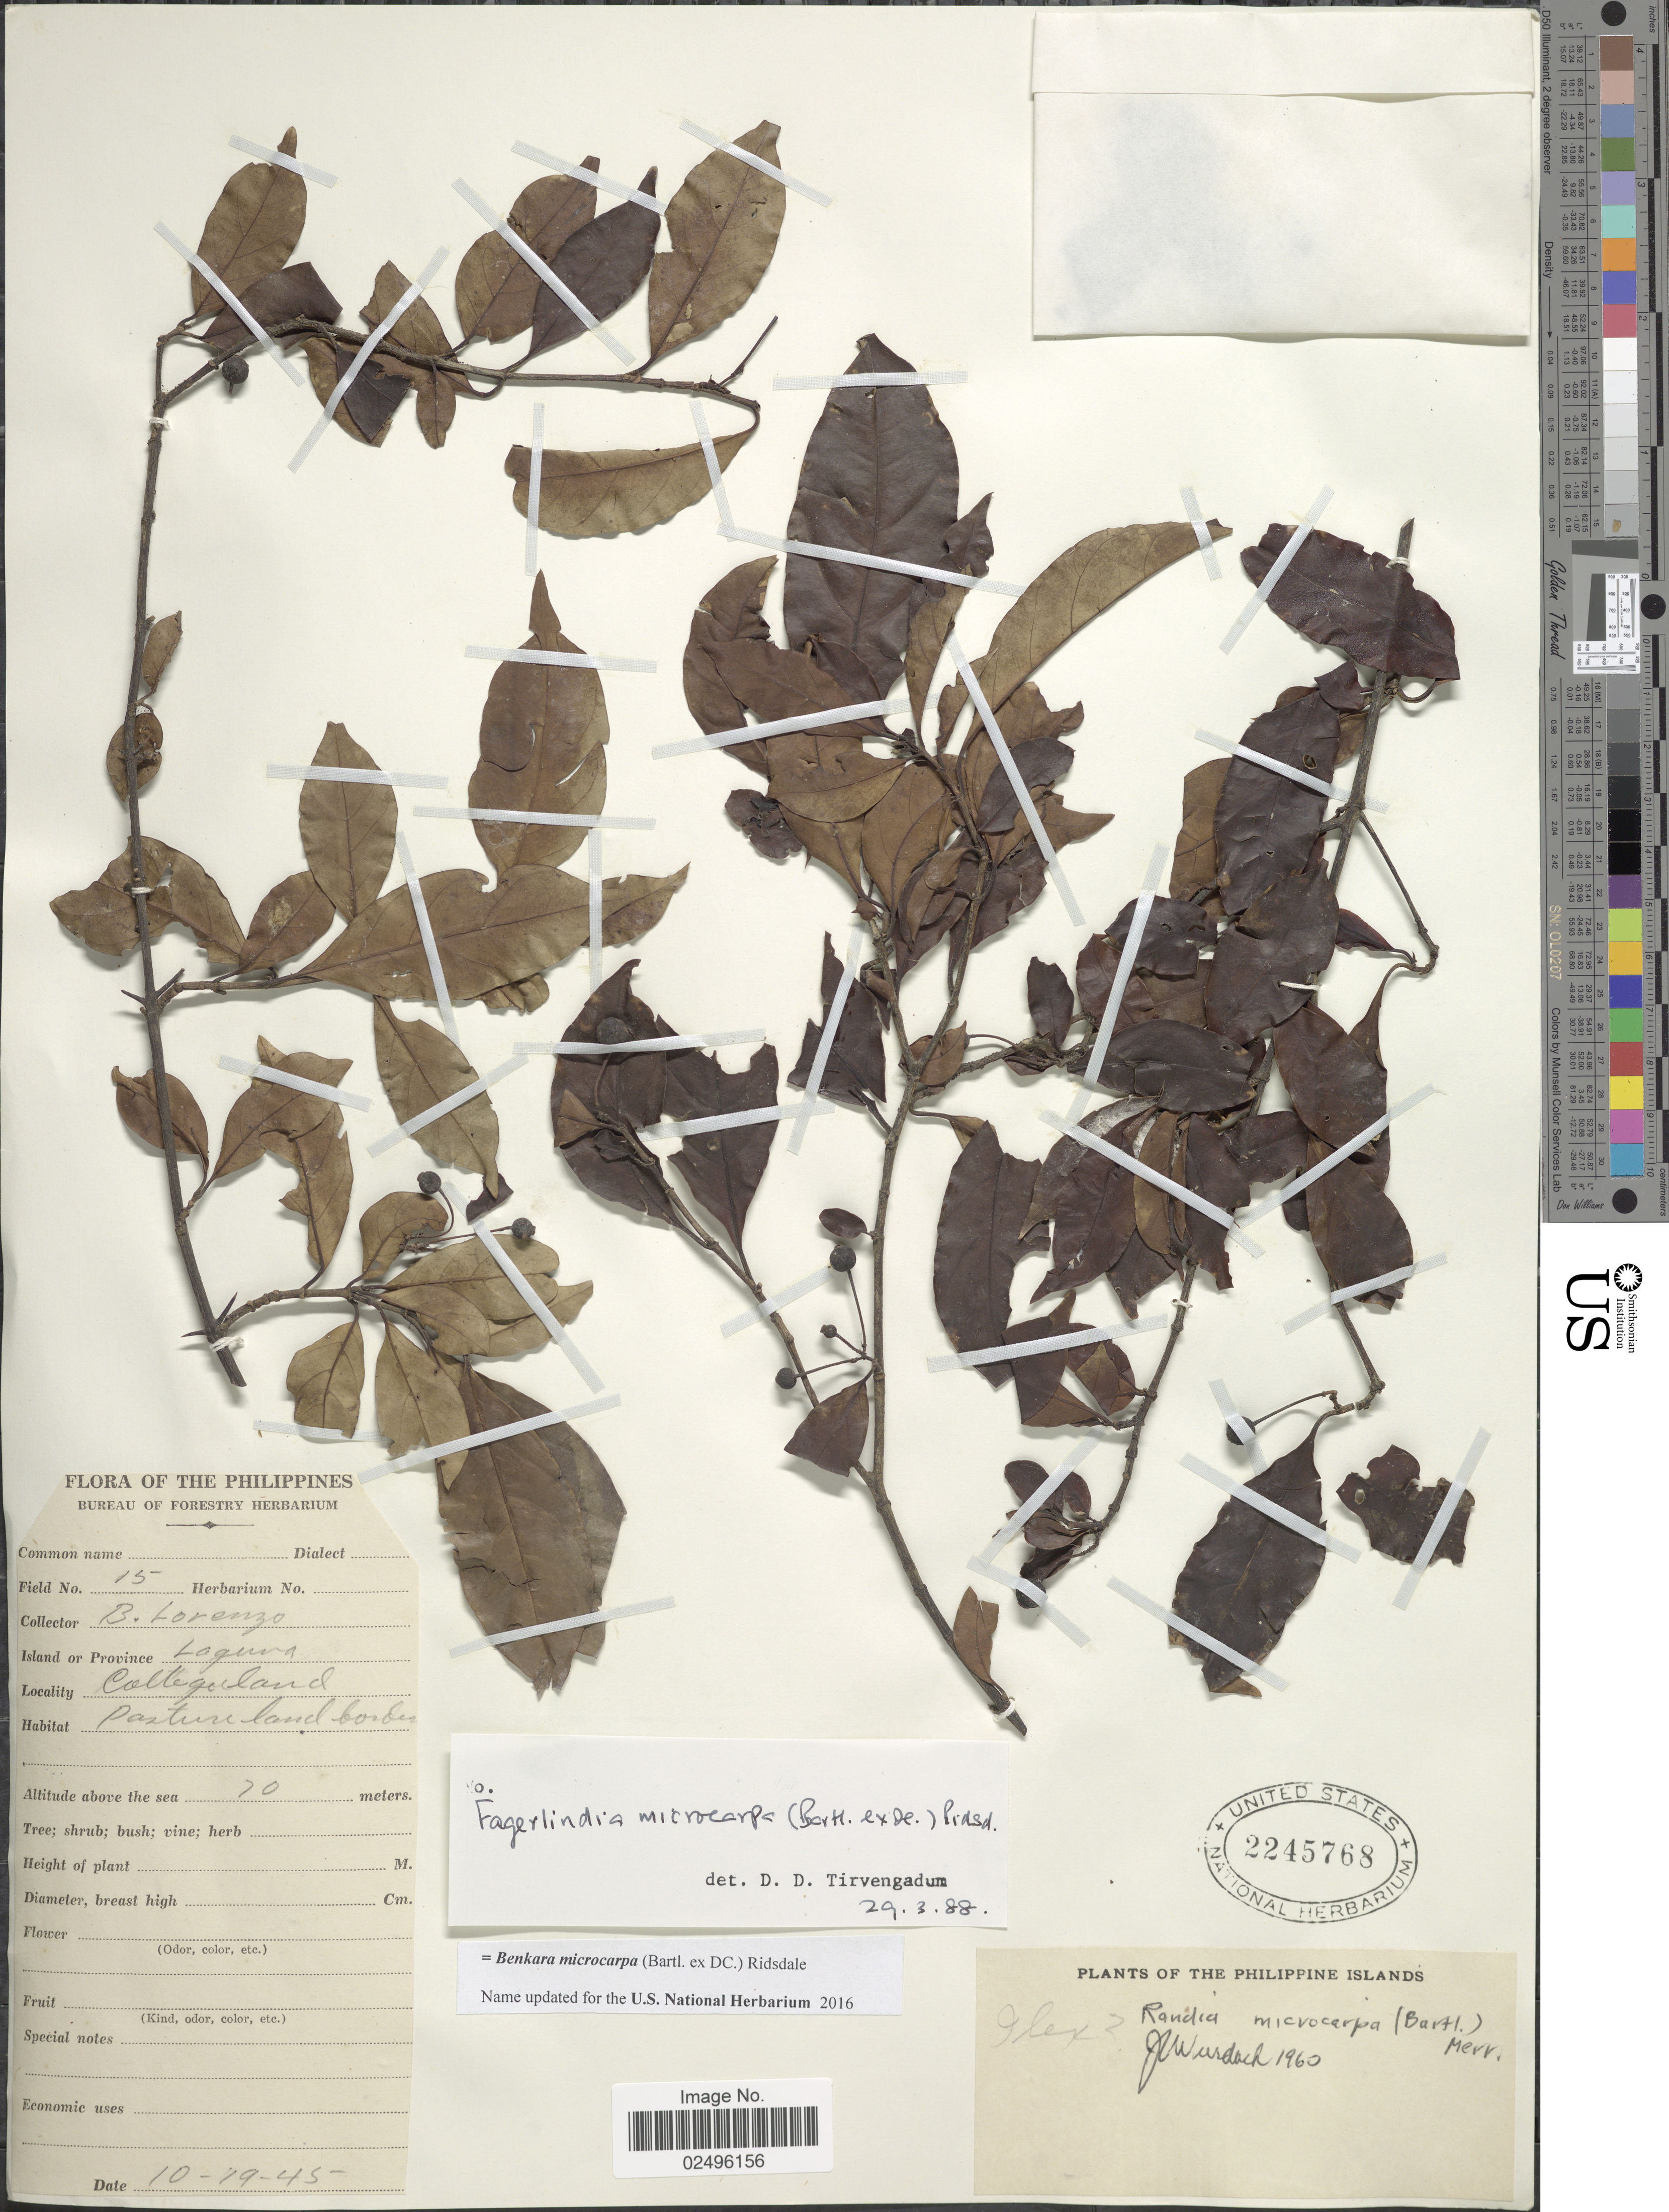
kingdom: Plantae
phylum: Tracheophyta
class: Magnoliopsida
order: Gentianales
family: Rubiaceae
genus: Fagerlindia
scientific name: Fagerlindia microcarpa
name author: (Bartl. ex DC.) Ridsdale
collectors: B. Lorenzo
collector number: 15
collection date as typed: Transcribed d/m/y: 19/10/45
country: Philippines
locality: The Philippine Islands, Island or Province Laguna, College land, pasture land border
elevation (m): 70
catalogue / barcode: US 2245768